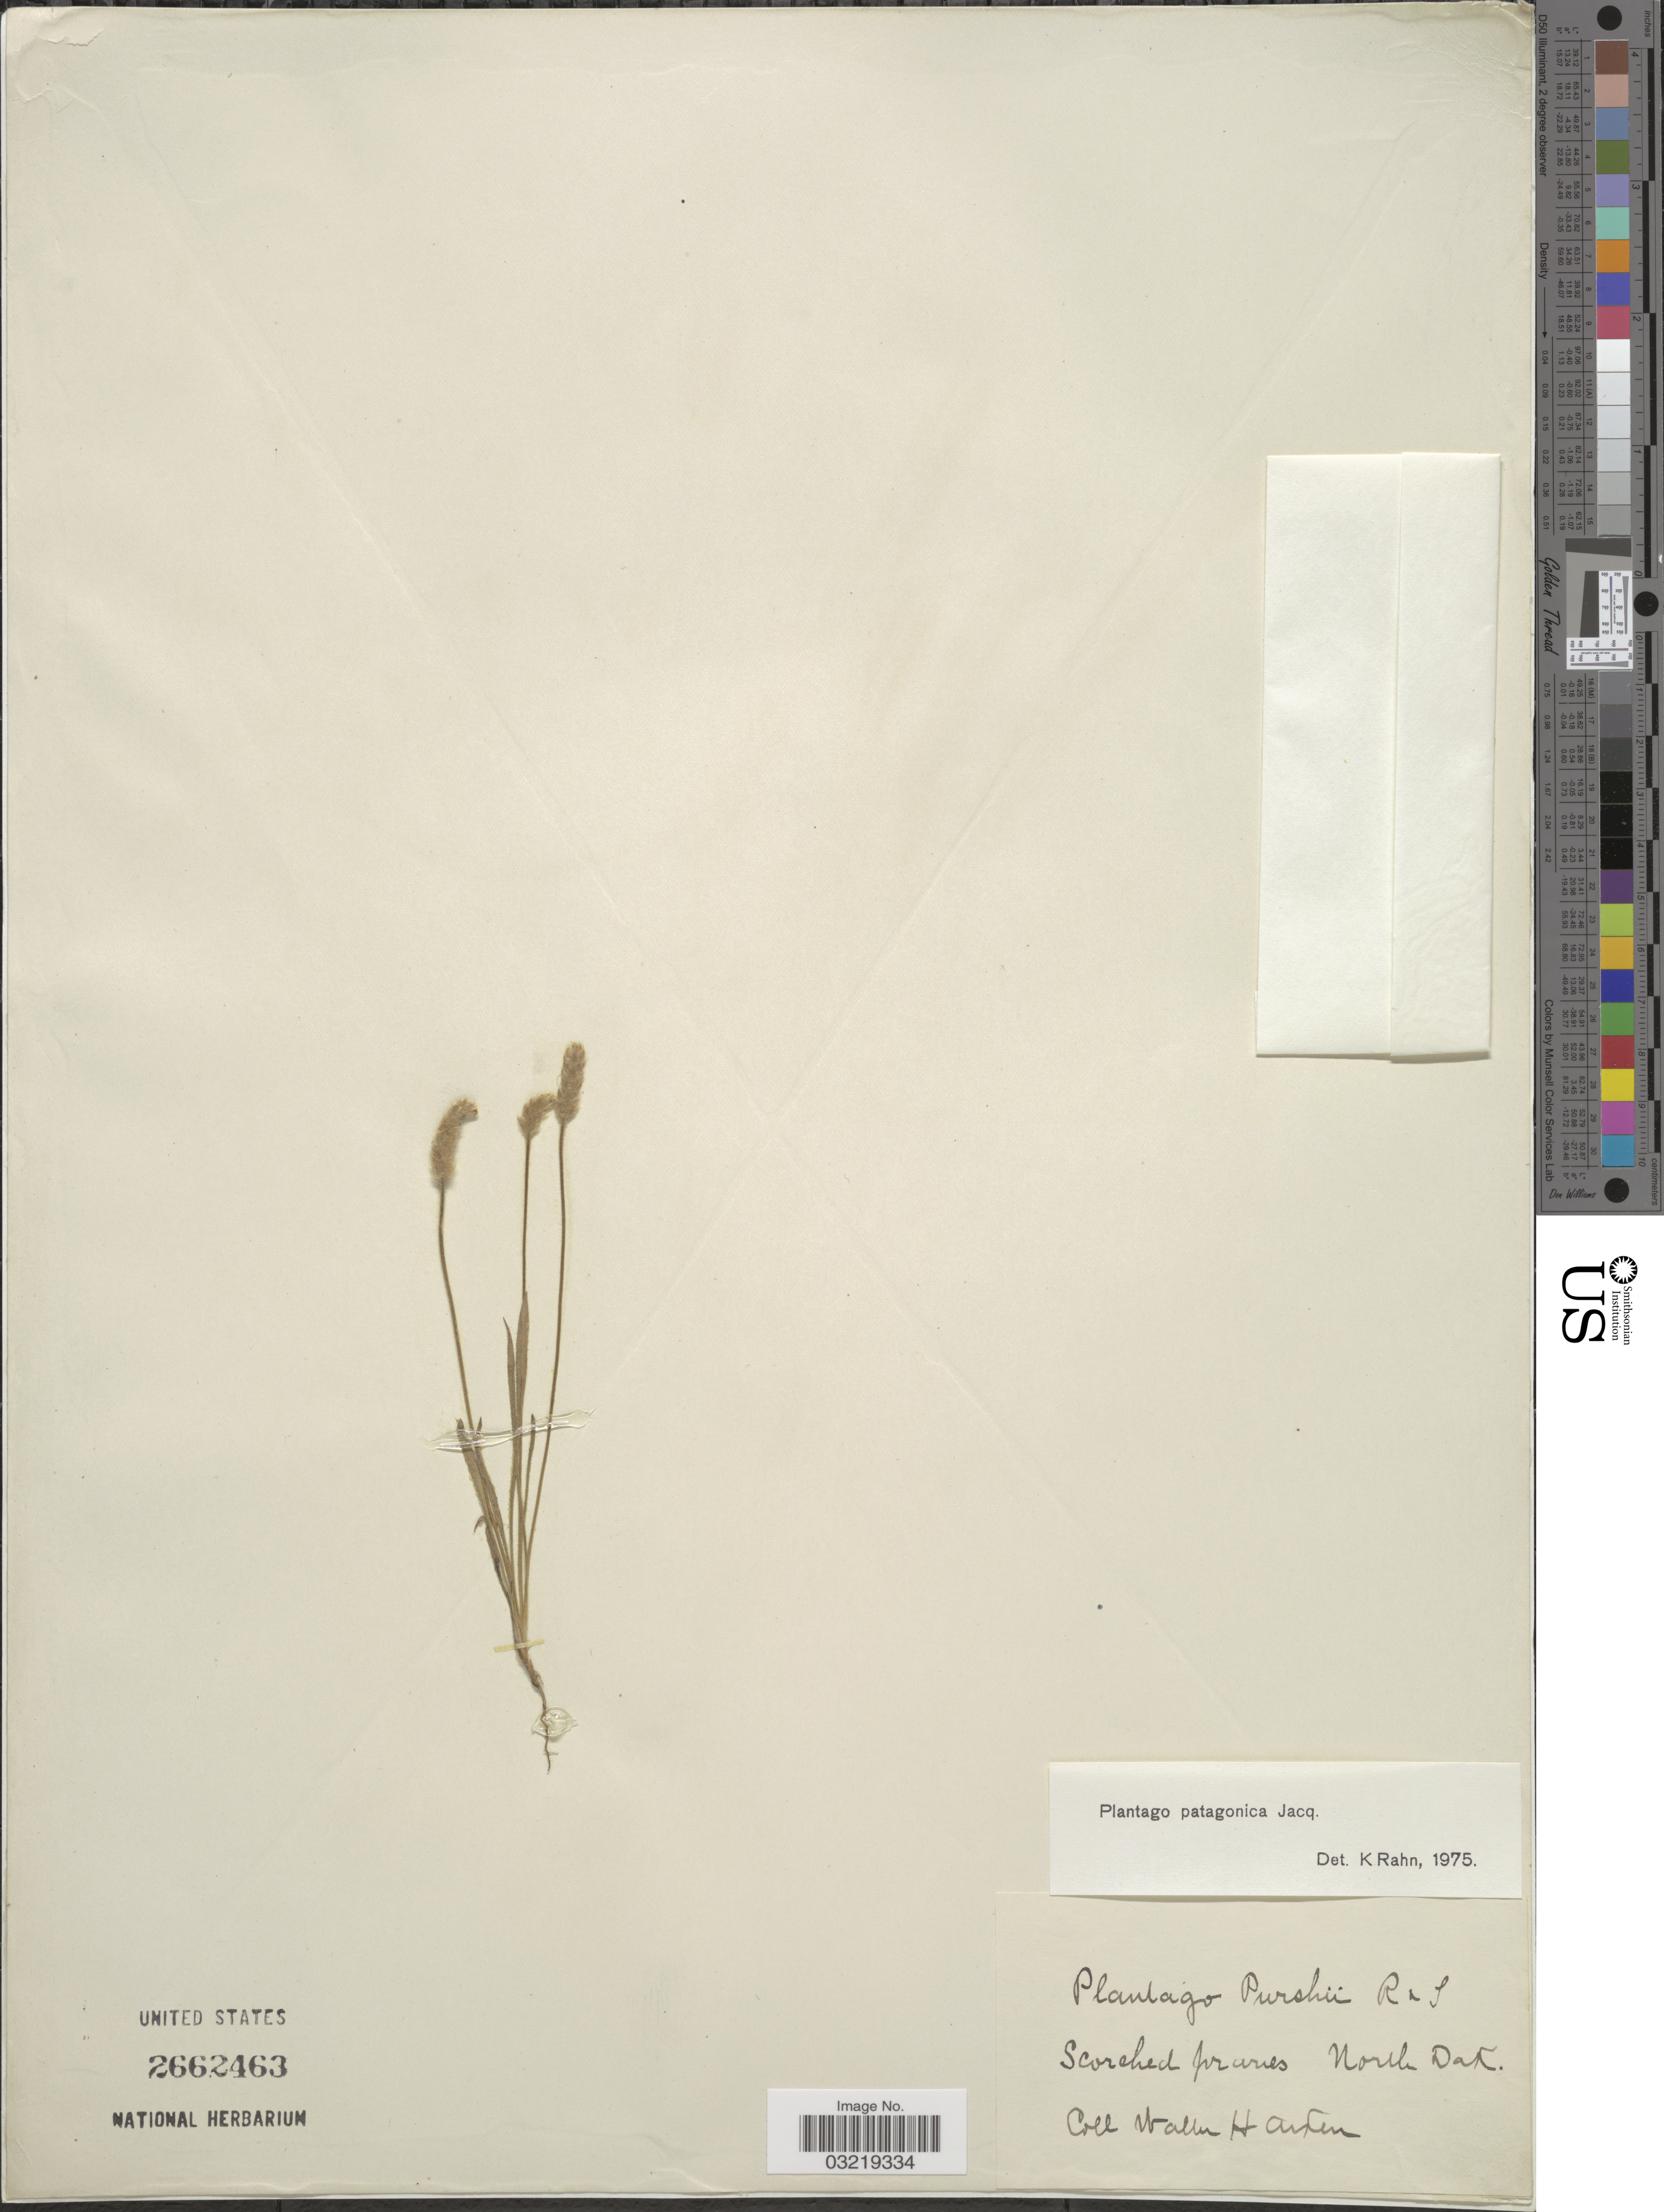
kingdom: Plantae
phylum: Tracheophyta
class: Magnoliopsida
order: Lamiales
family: Plantaginaceae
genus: Plantago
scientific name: Plantago patagonica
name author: Jacq.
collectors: W. Harten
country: United States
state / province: North Dakota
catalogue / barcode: US 2662463